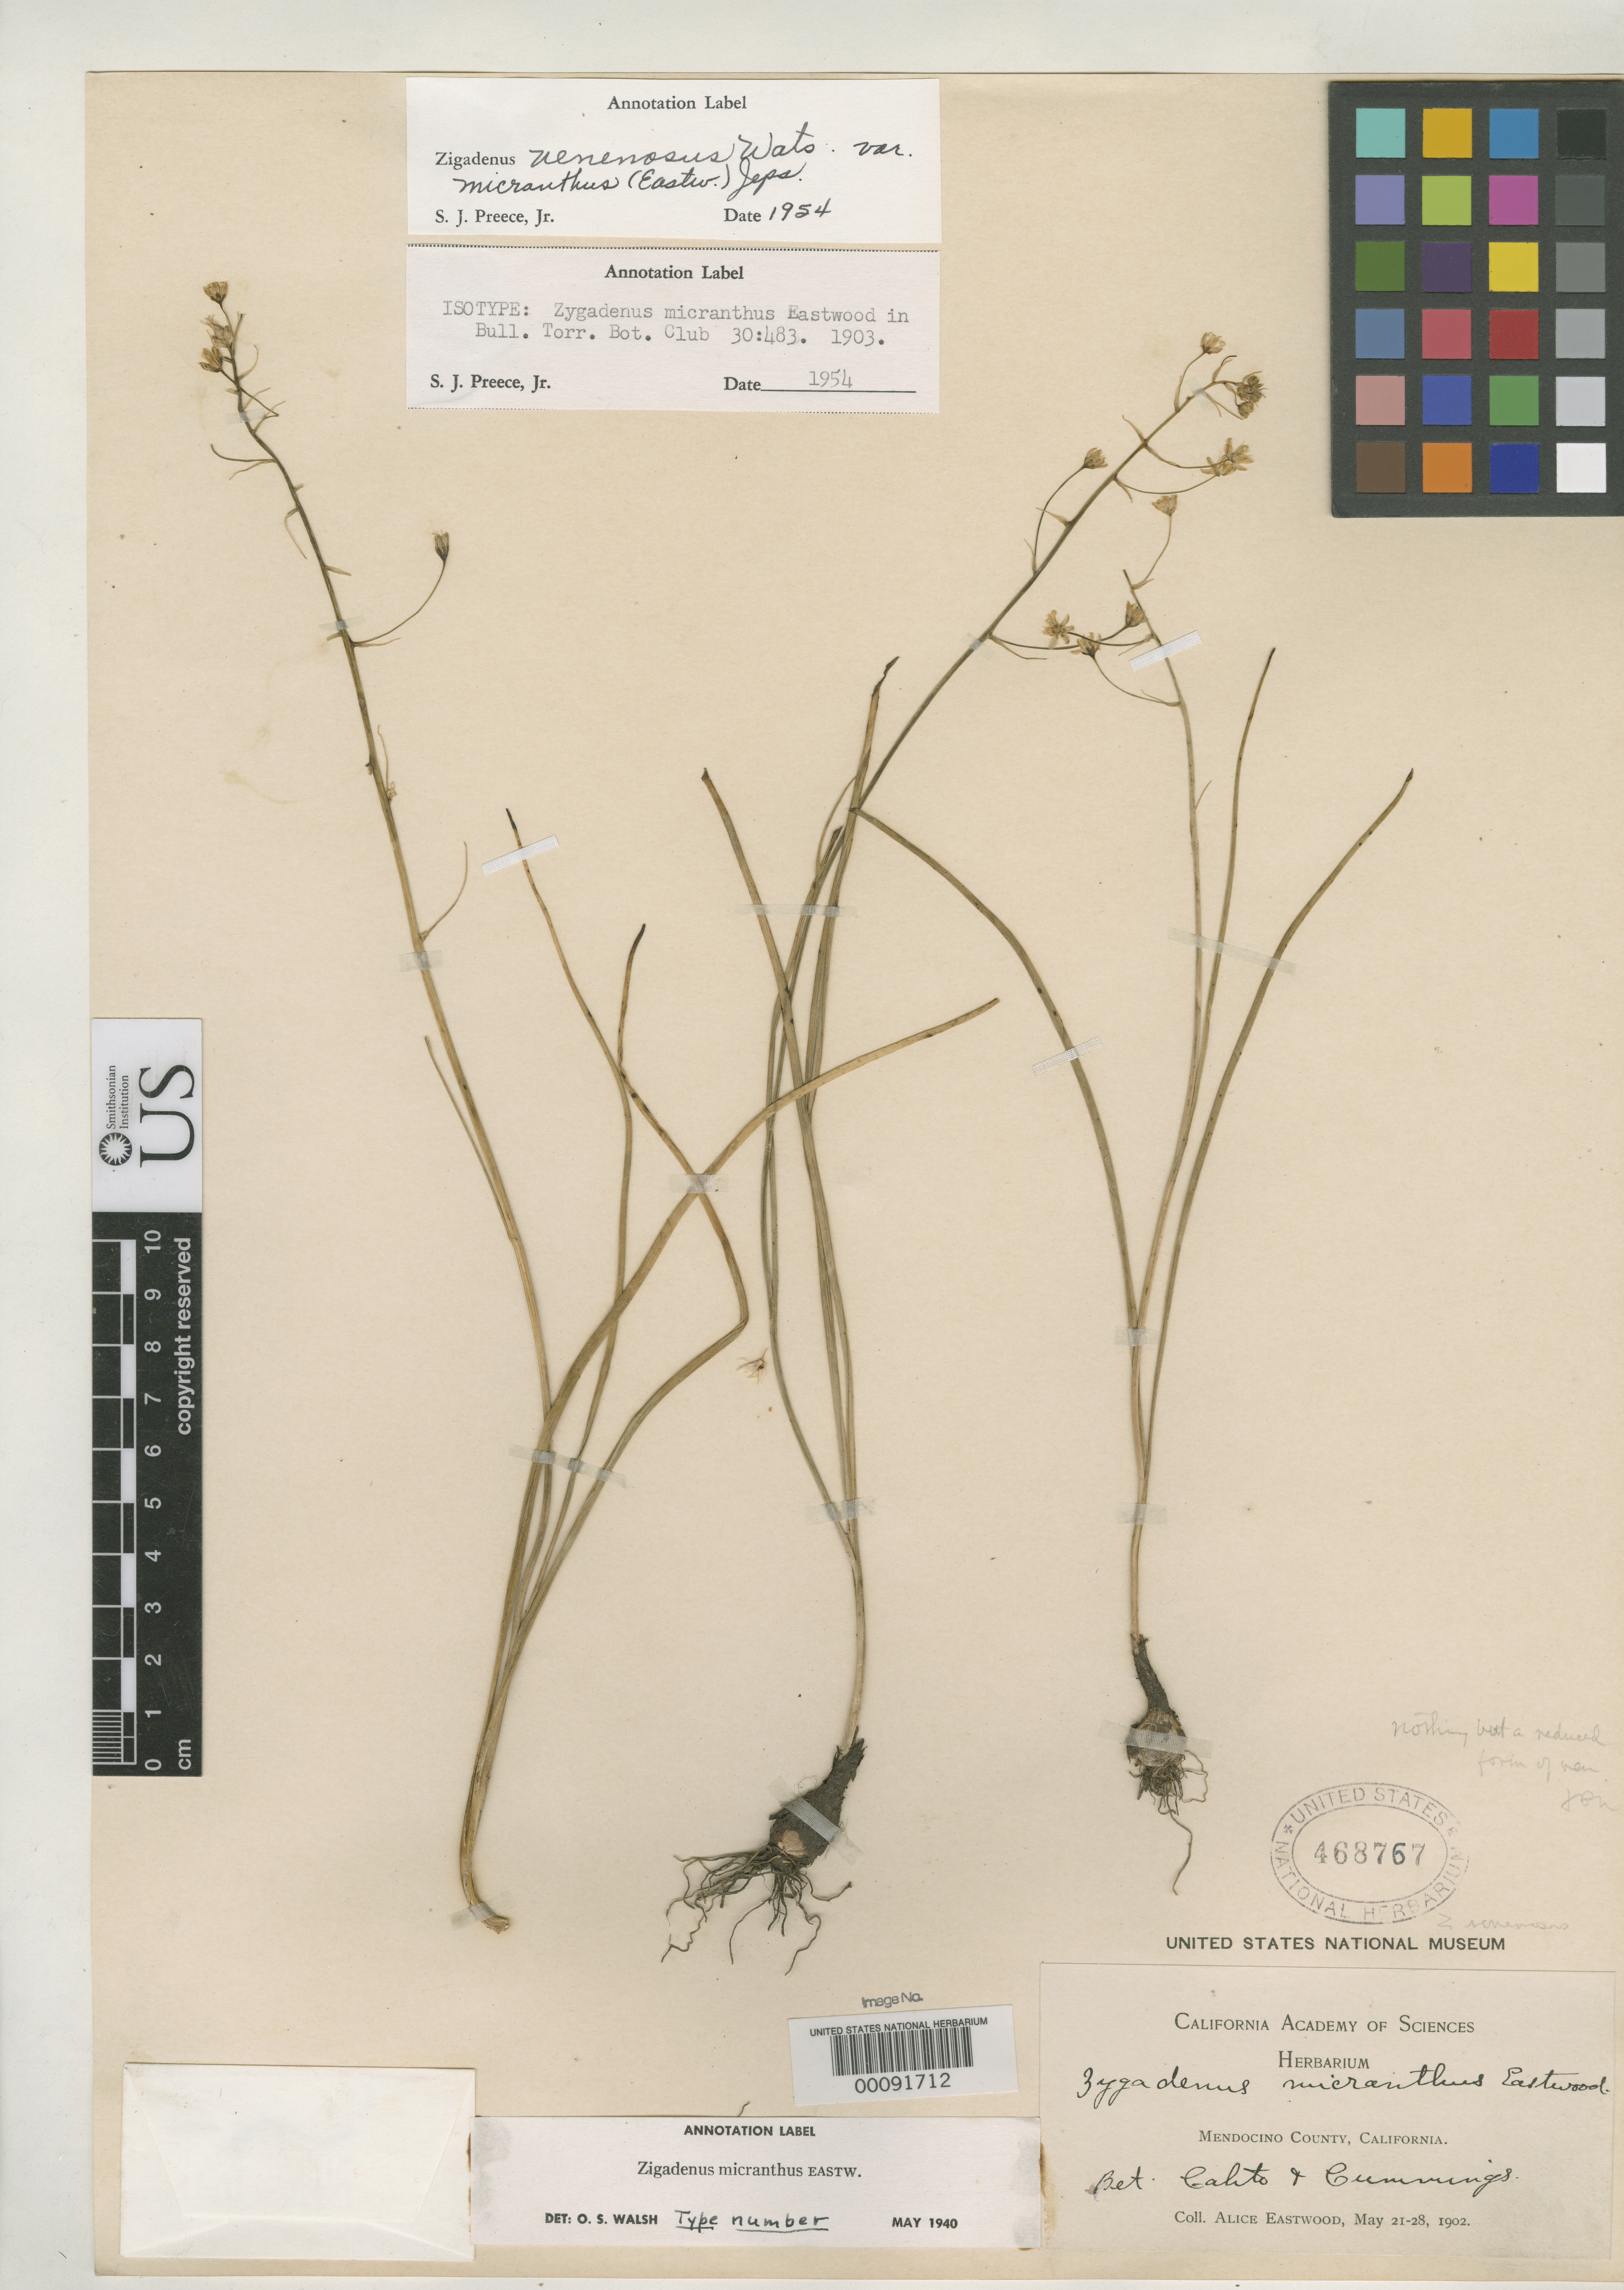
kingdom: Plantae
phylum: Tracheophyta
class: Liliopsida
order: Liliales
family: Melanthiaceae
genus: Zigadenus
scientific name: Zigadenus micranthus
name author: Eastw.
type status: Syntype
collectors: A. Eastwood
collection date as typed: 21 May 1902 to 28 May 1902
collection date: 1902-05-21/1902-05-28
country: United States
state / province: California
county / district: Mendocino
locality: Between Cahto and Cummings.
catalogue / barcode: US 468767